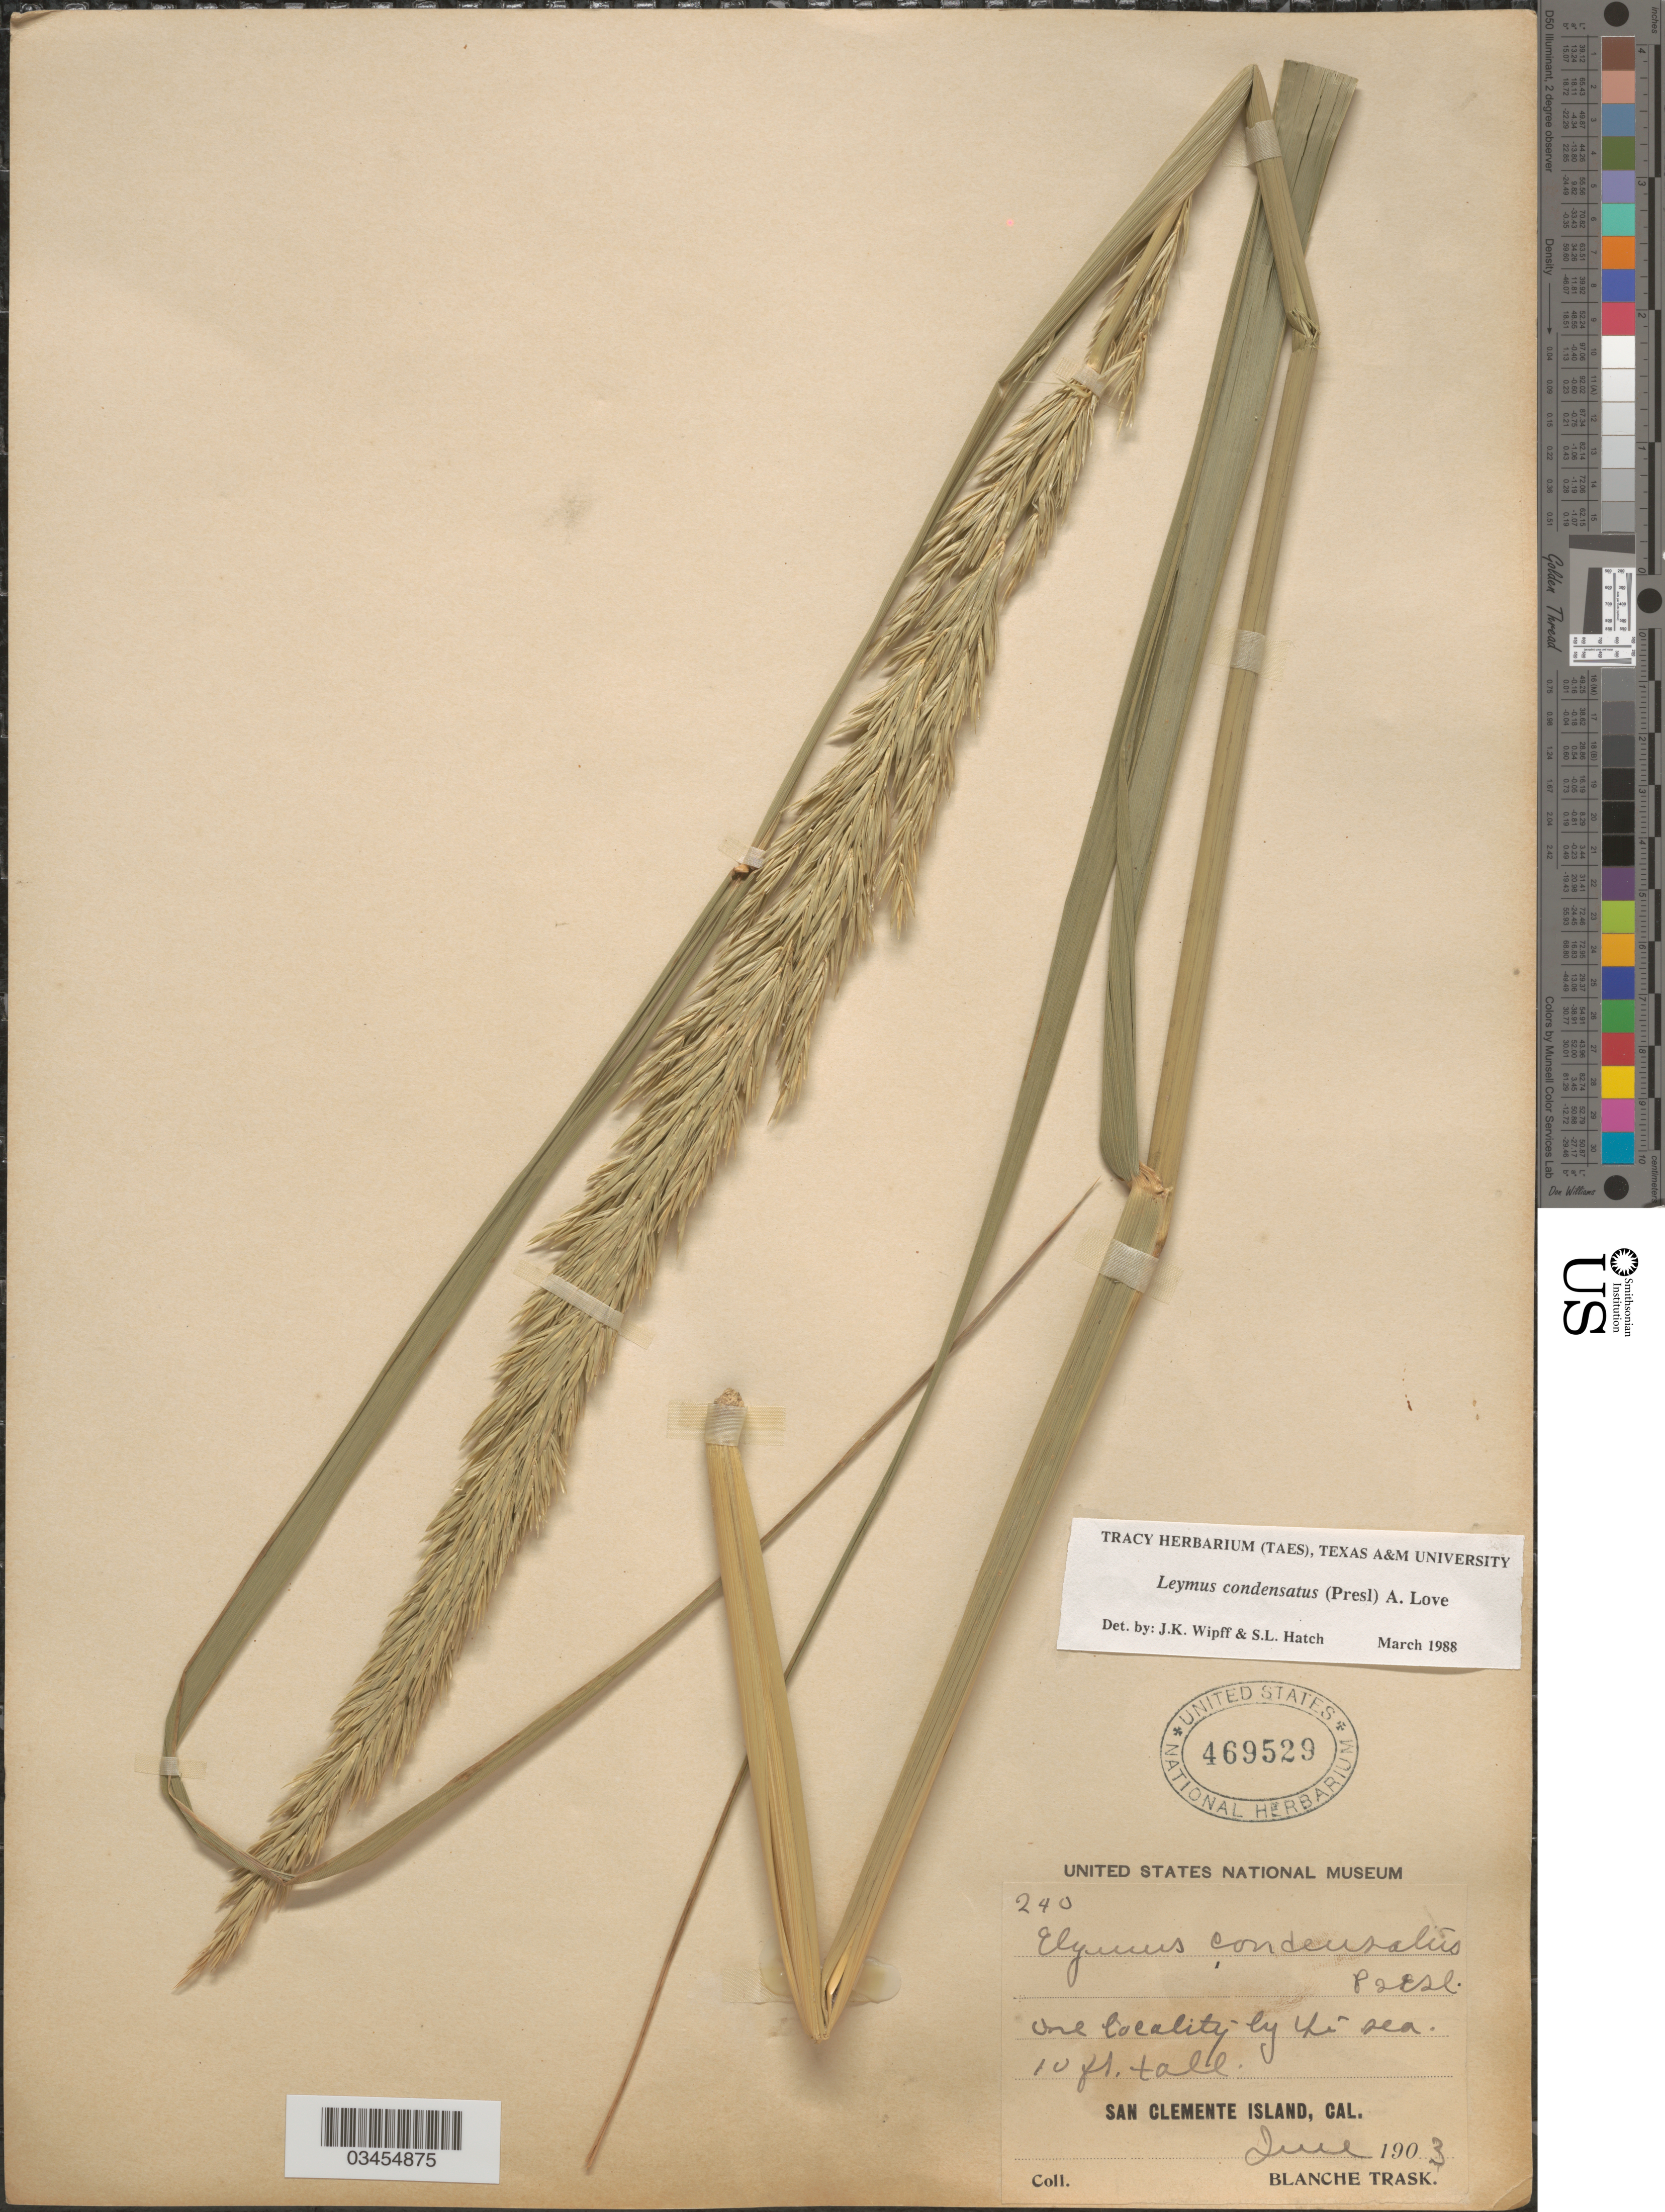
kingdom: Plantae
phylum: Tracheophyta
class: Liliopsida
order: Poales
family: Poaceae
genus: Leymus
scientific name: Leymus condensatus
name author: (J. Presl) Á. Löve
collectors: B. Trask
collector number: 240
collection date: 1903-06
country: United States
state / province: California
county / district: Los Angeles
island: San Clemente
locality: One locality by the sea. San Clemente Island.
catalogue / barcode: US 469529